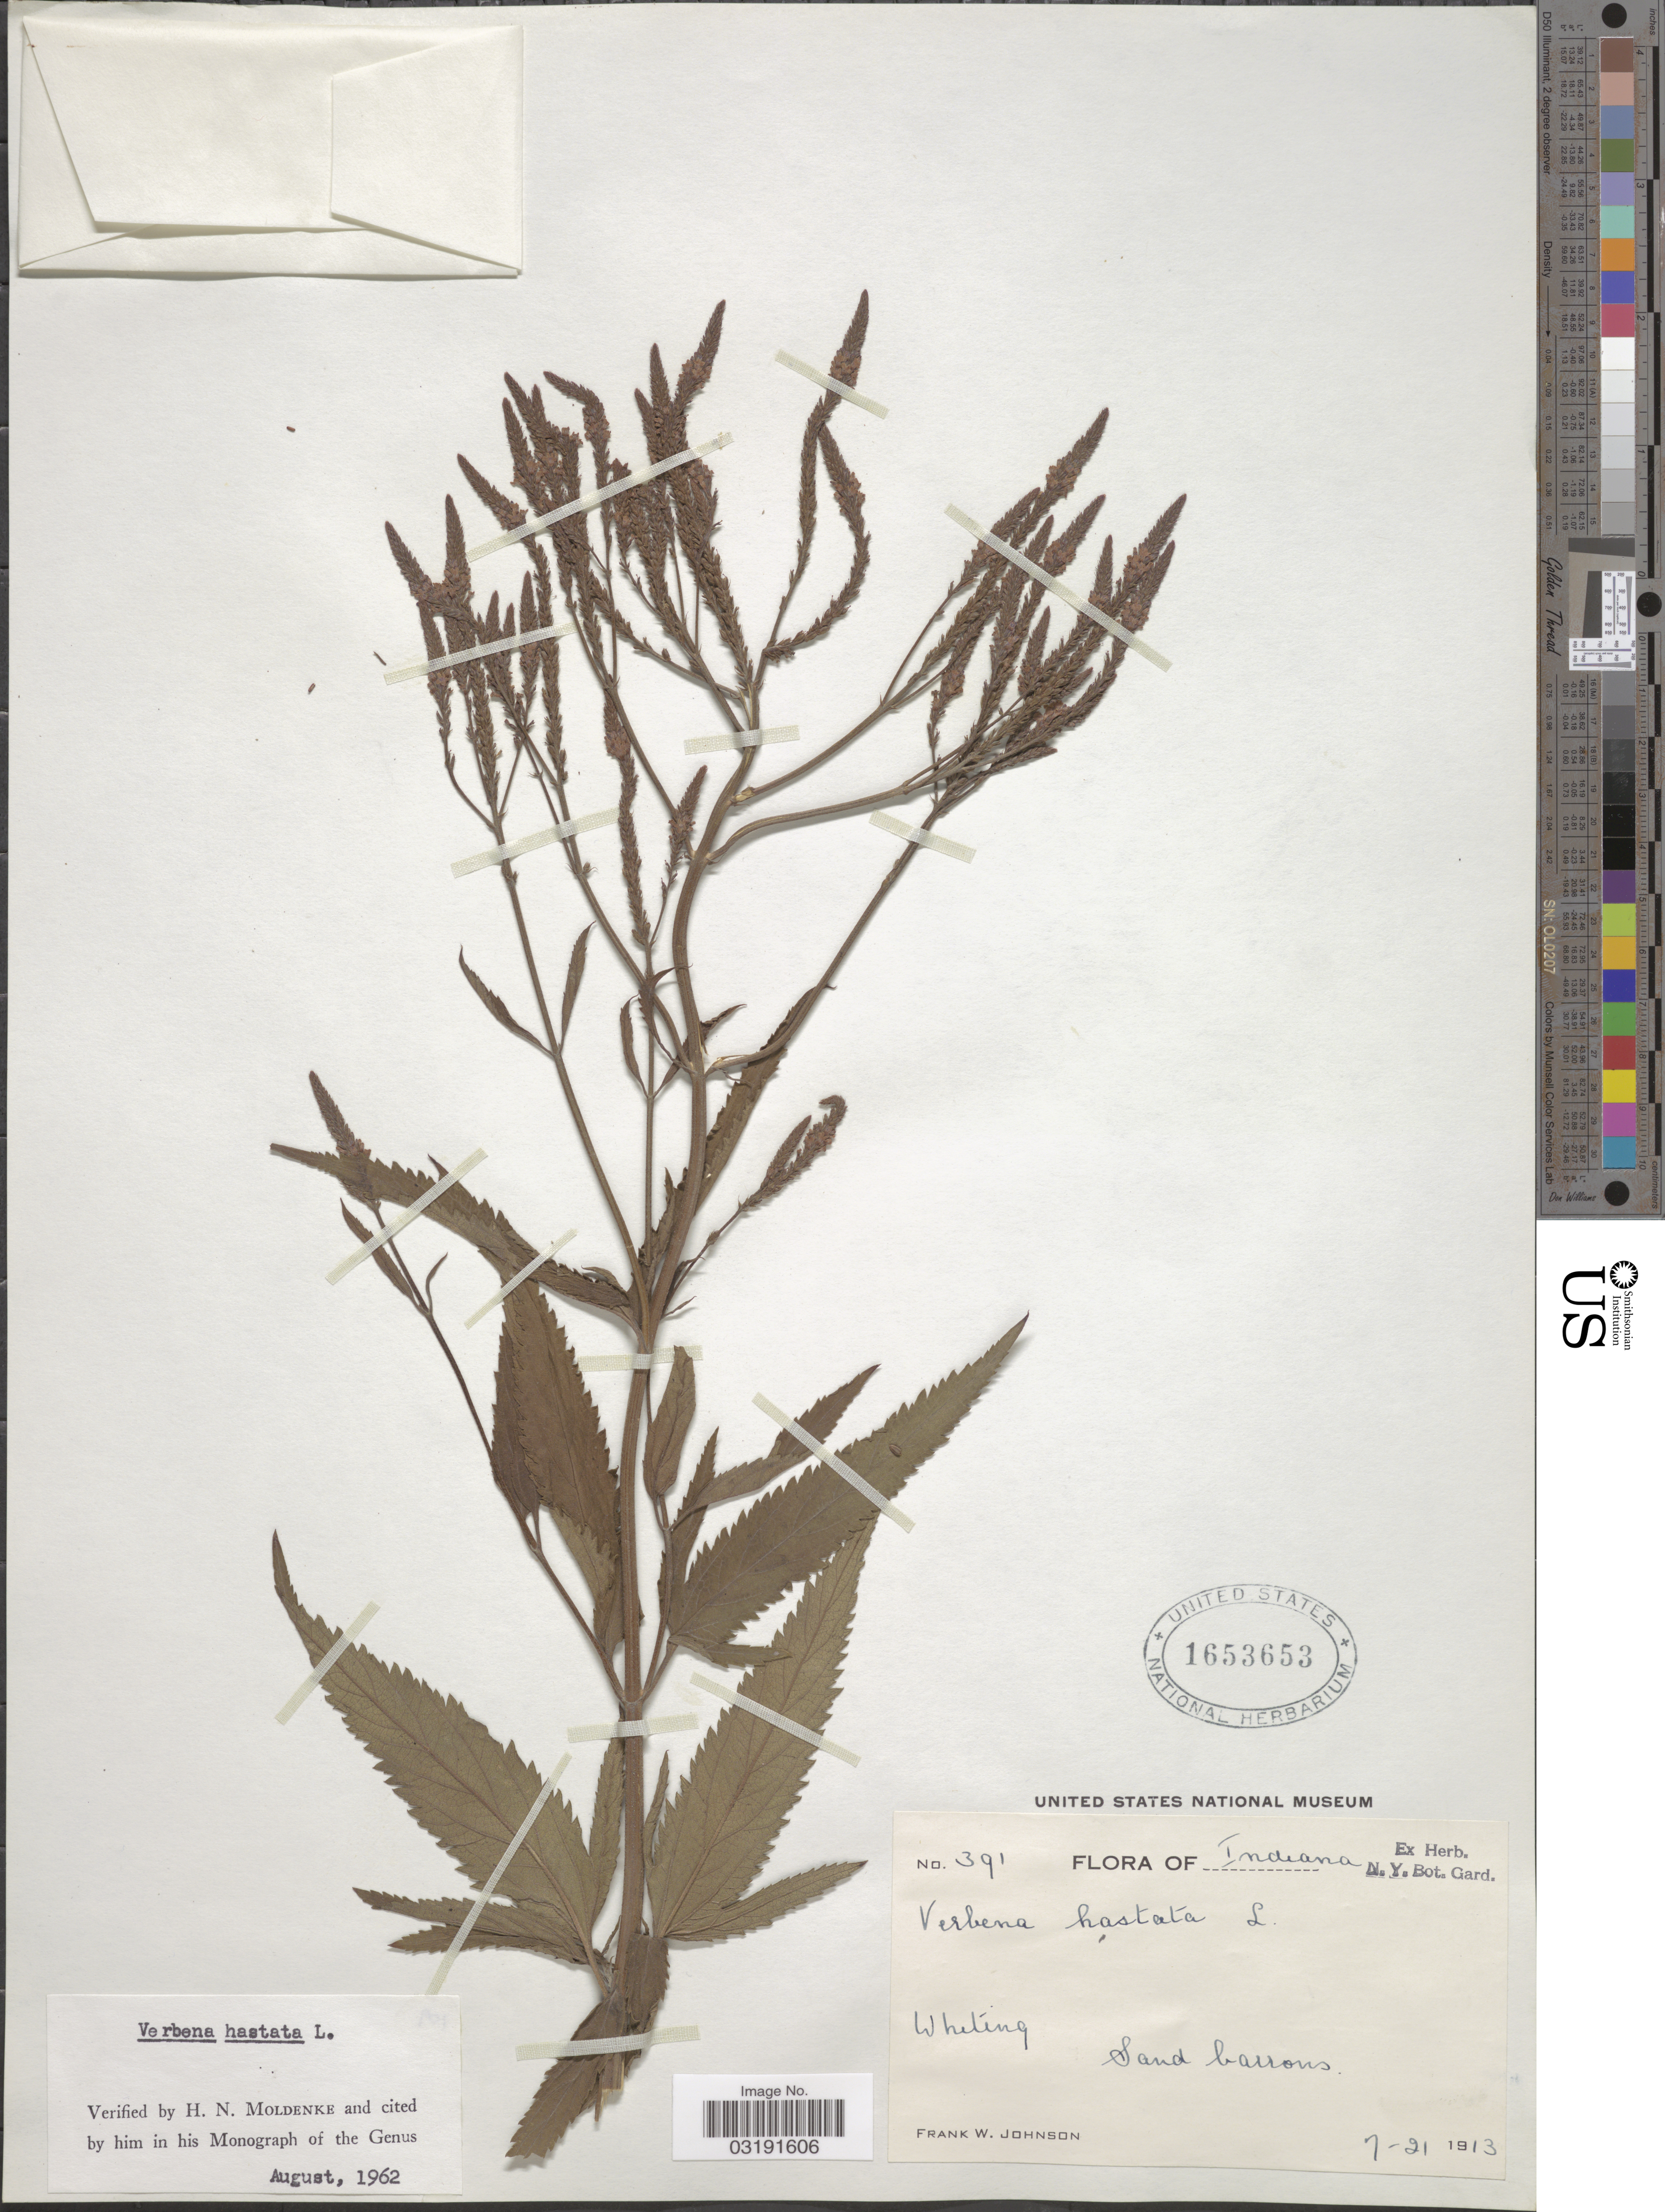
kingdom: Plantae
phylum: Tracheophyta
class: Magnoliopsida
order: Lamiales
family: Verbenaceae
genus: Verbena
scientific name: Verbena hastata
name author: L.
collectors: F. W. Johnson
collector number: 391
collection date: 1913-07-21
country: United States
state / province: Indiana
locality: Whiting.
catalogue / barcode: US 1653653